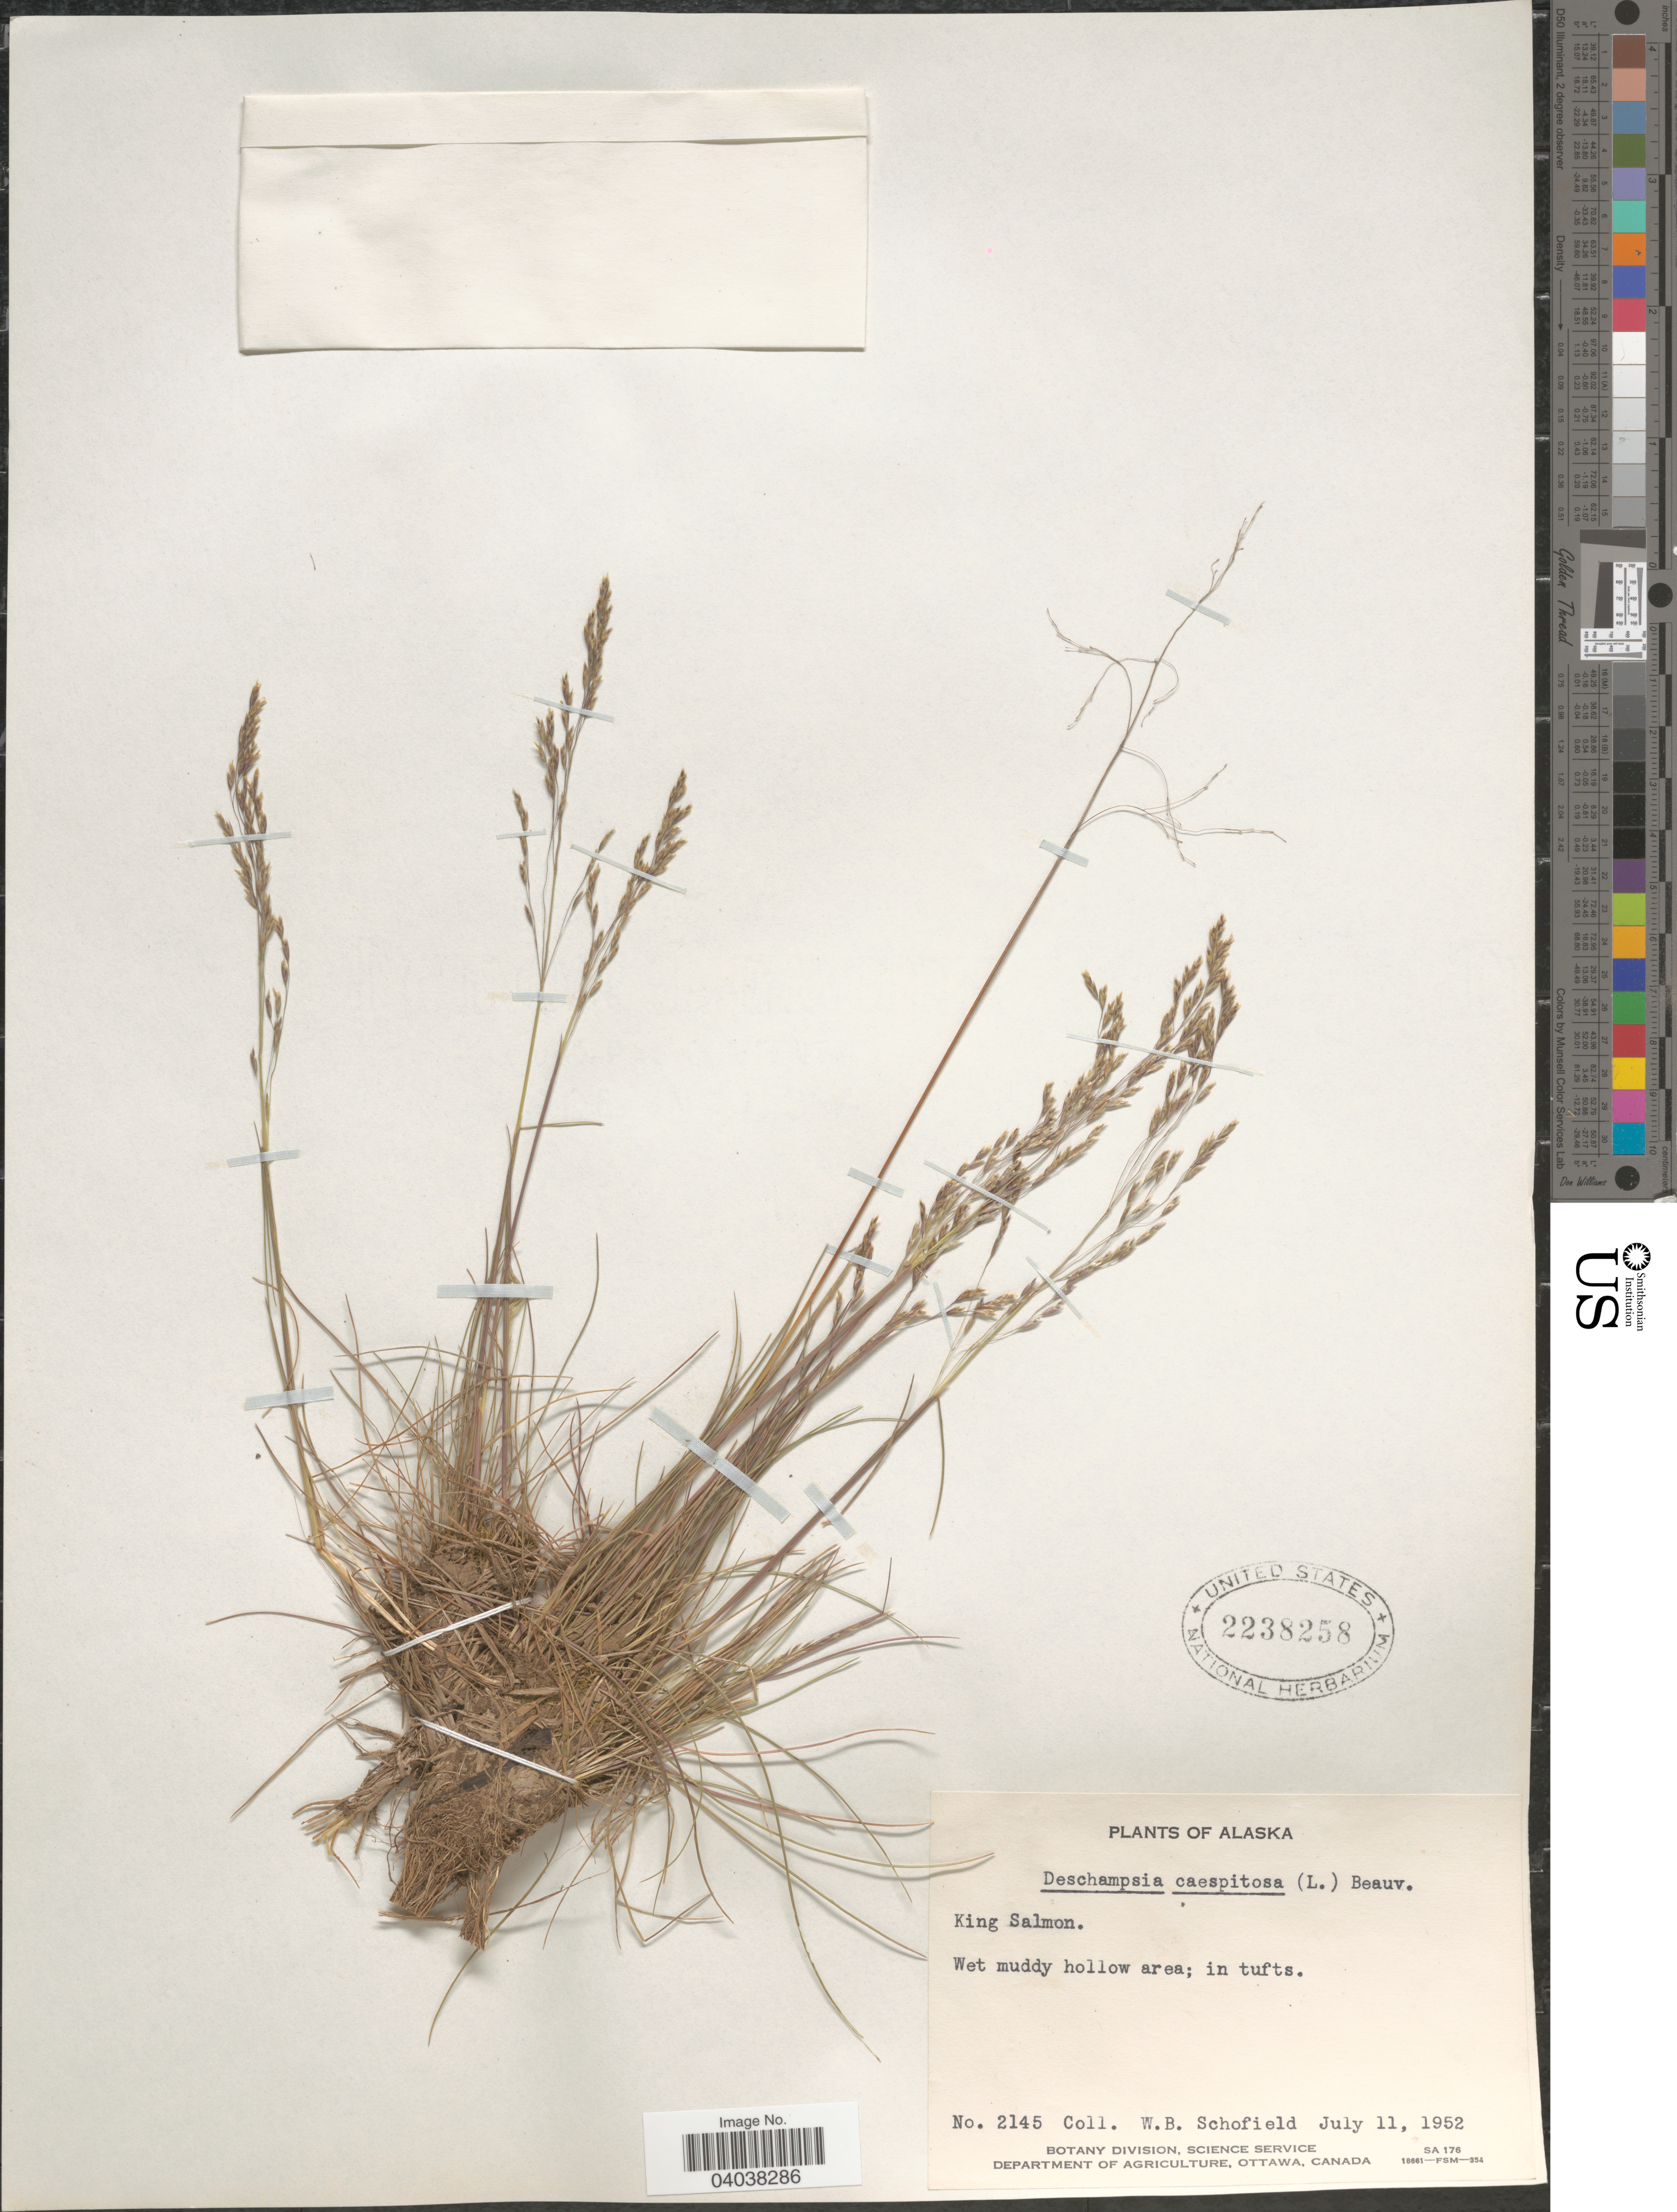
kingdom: Plantae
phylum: Tracheophyta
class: Liliopsida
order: Poales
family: Poaceae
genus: Deschampsia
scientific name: Deschampsia cespitosa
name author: (L.) P. Beauv.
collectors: W. Schofield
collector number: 2145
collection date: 1952-07-11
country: United States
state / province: Alaska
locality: King Salmon.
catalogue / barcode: US 2238258